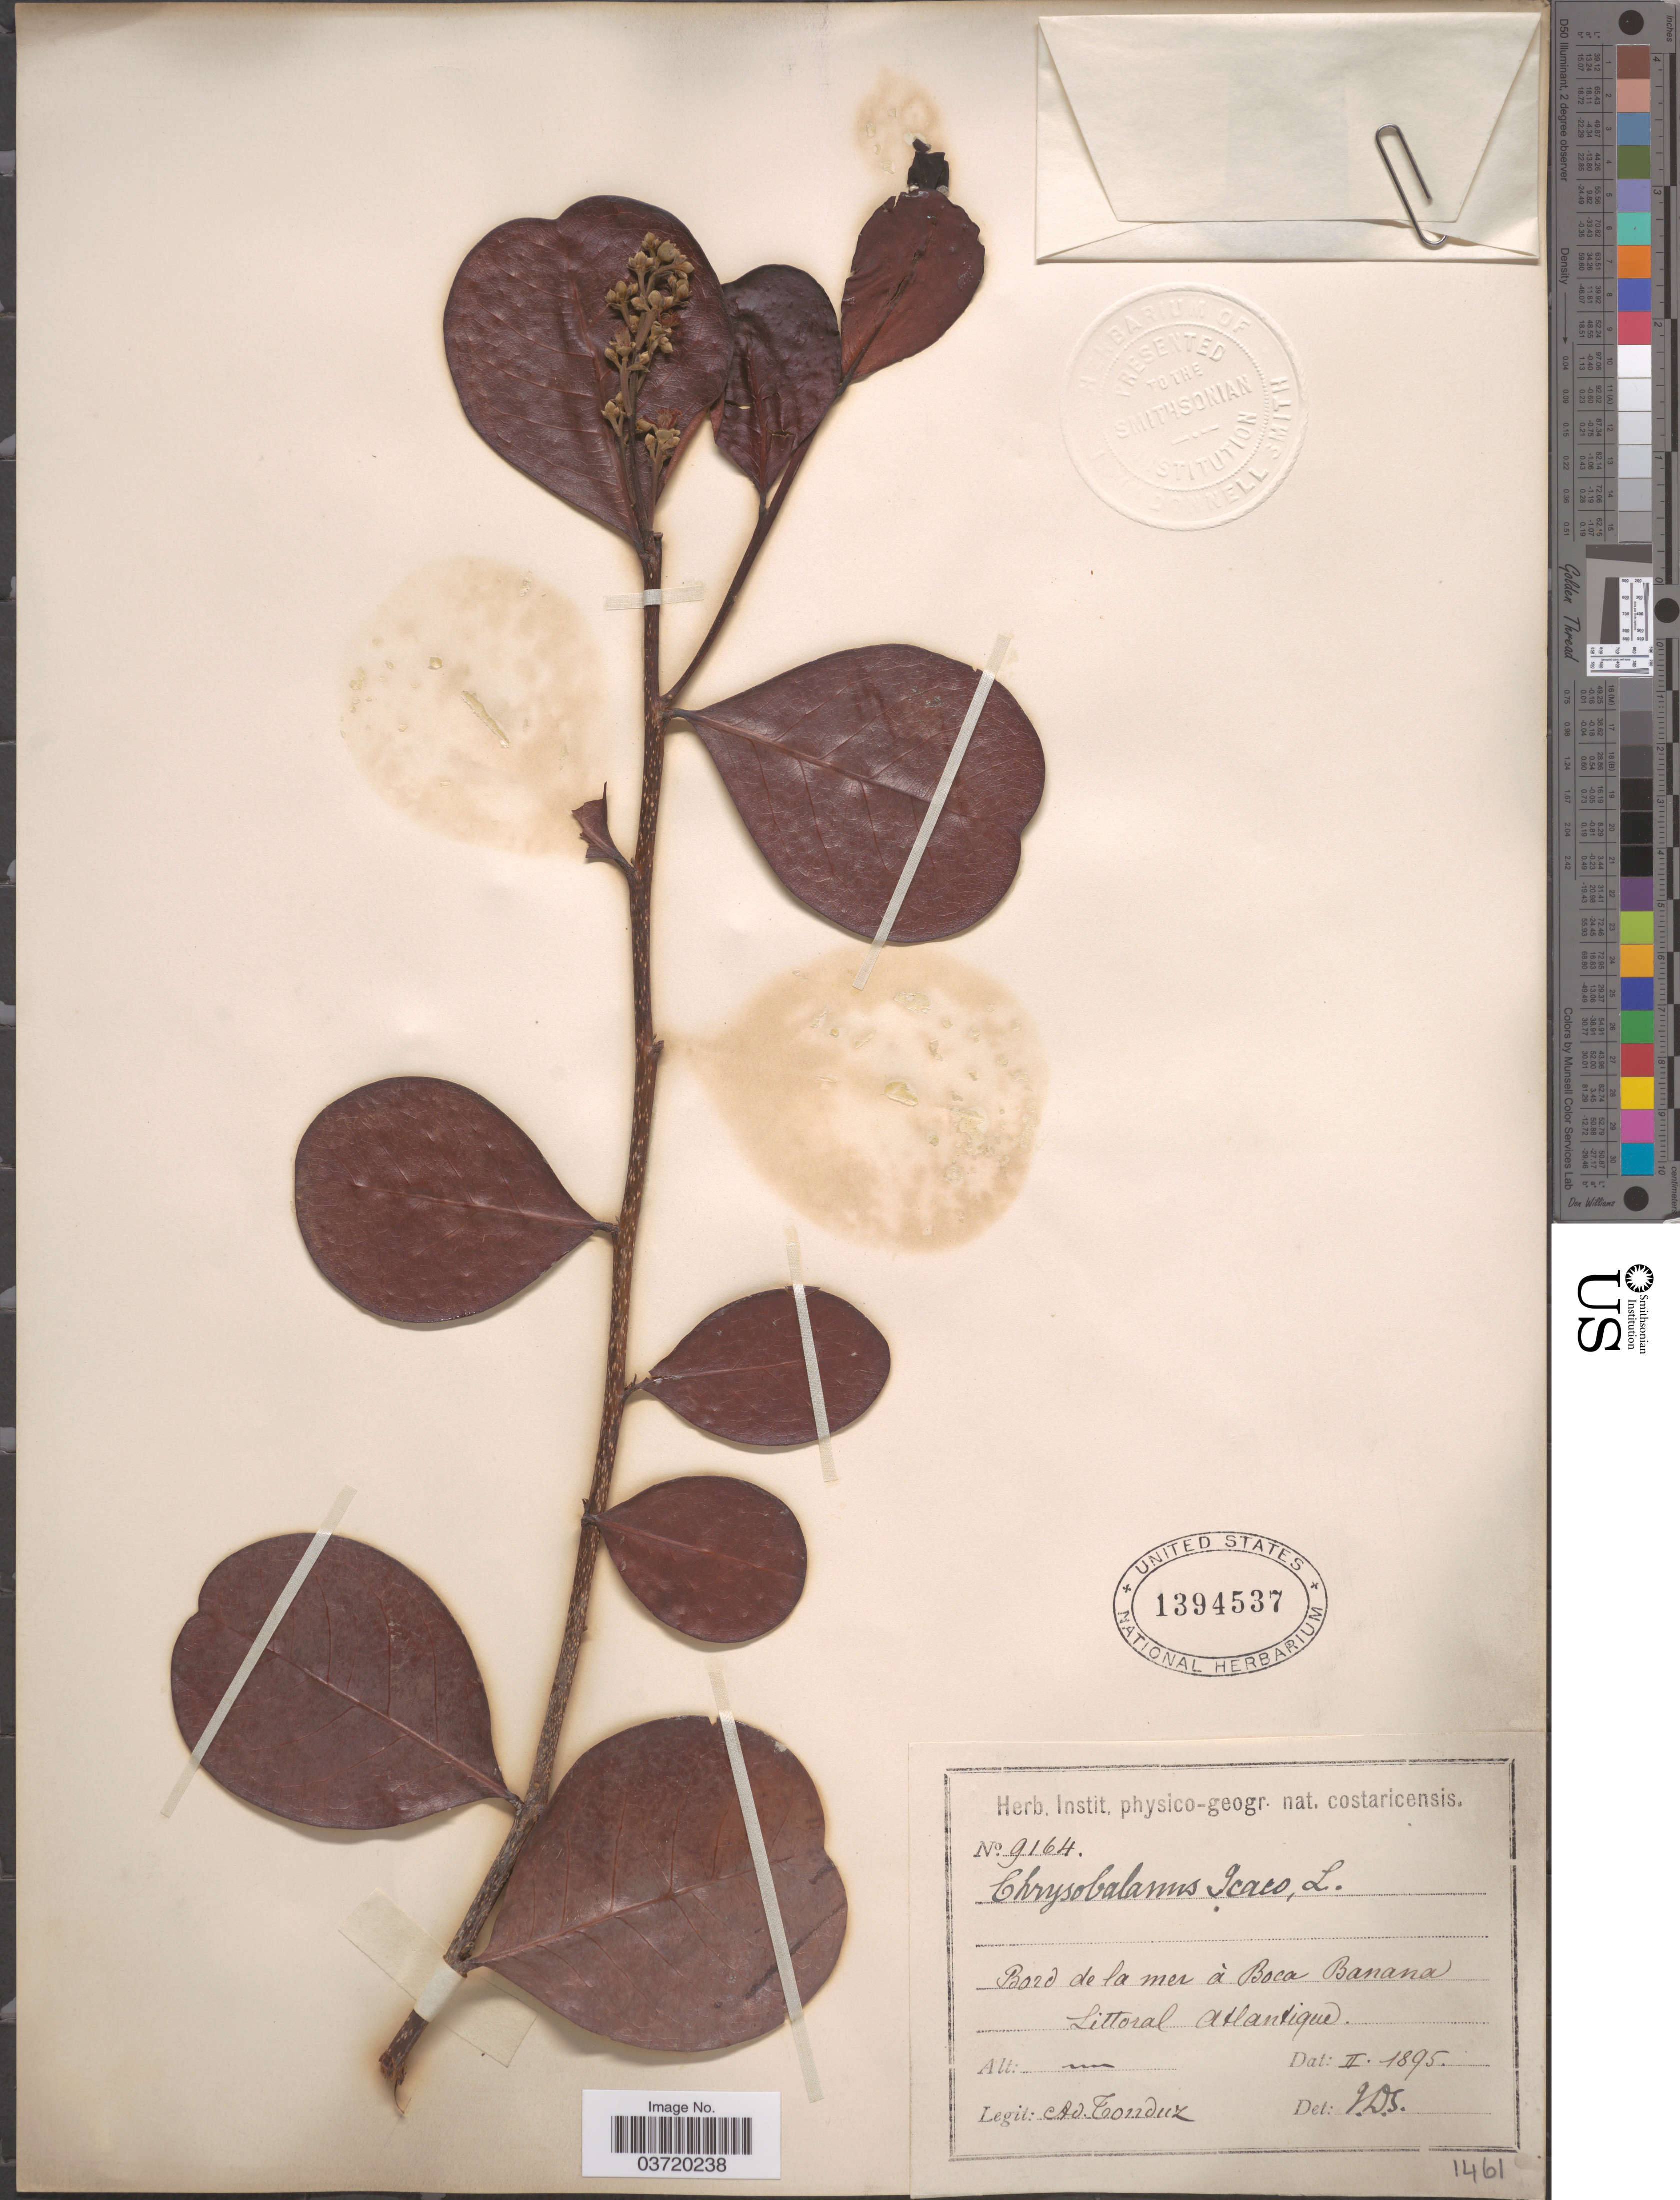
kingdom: Plantae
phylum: Tracheophyta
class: Magnoliopsida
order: Malpighiales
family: Chrysobalanaceae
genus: Chrysobalanus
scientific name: Chrysobalanus icaco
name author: L.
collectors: A. Tonduz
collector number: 9164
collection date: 1895-02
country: Costa Rica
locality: Bord de la mer à Boca Banana Littoral Atlantique.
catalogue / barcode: US 1394537